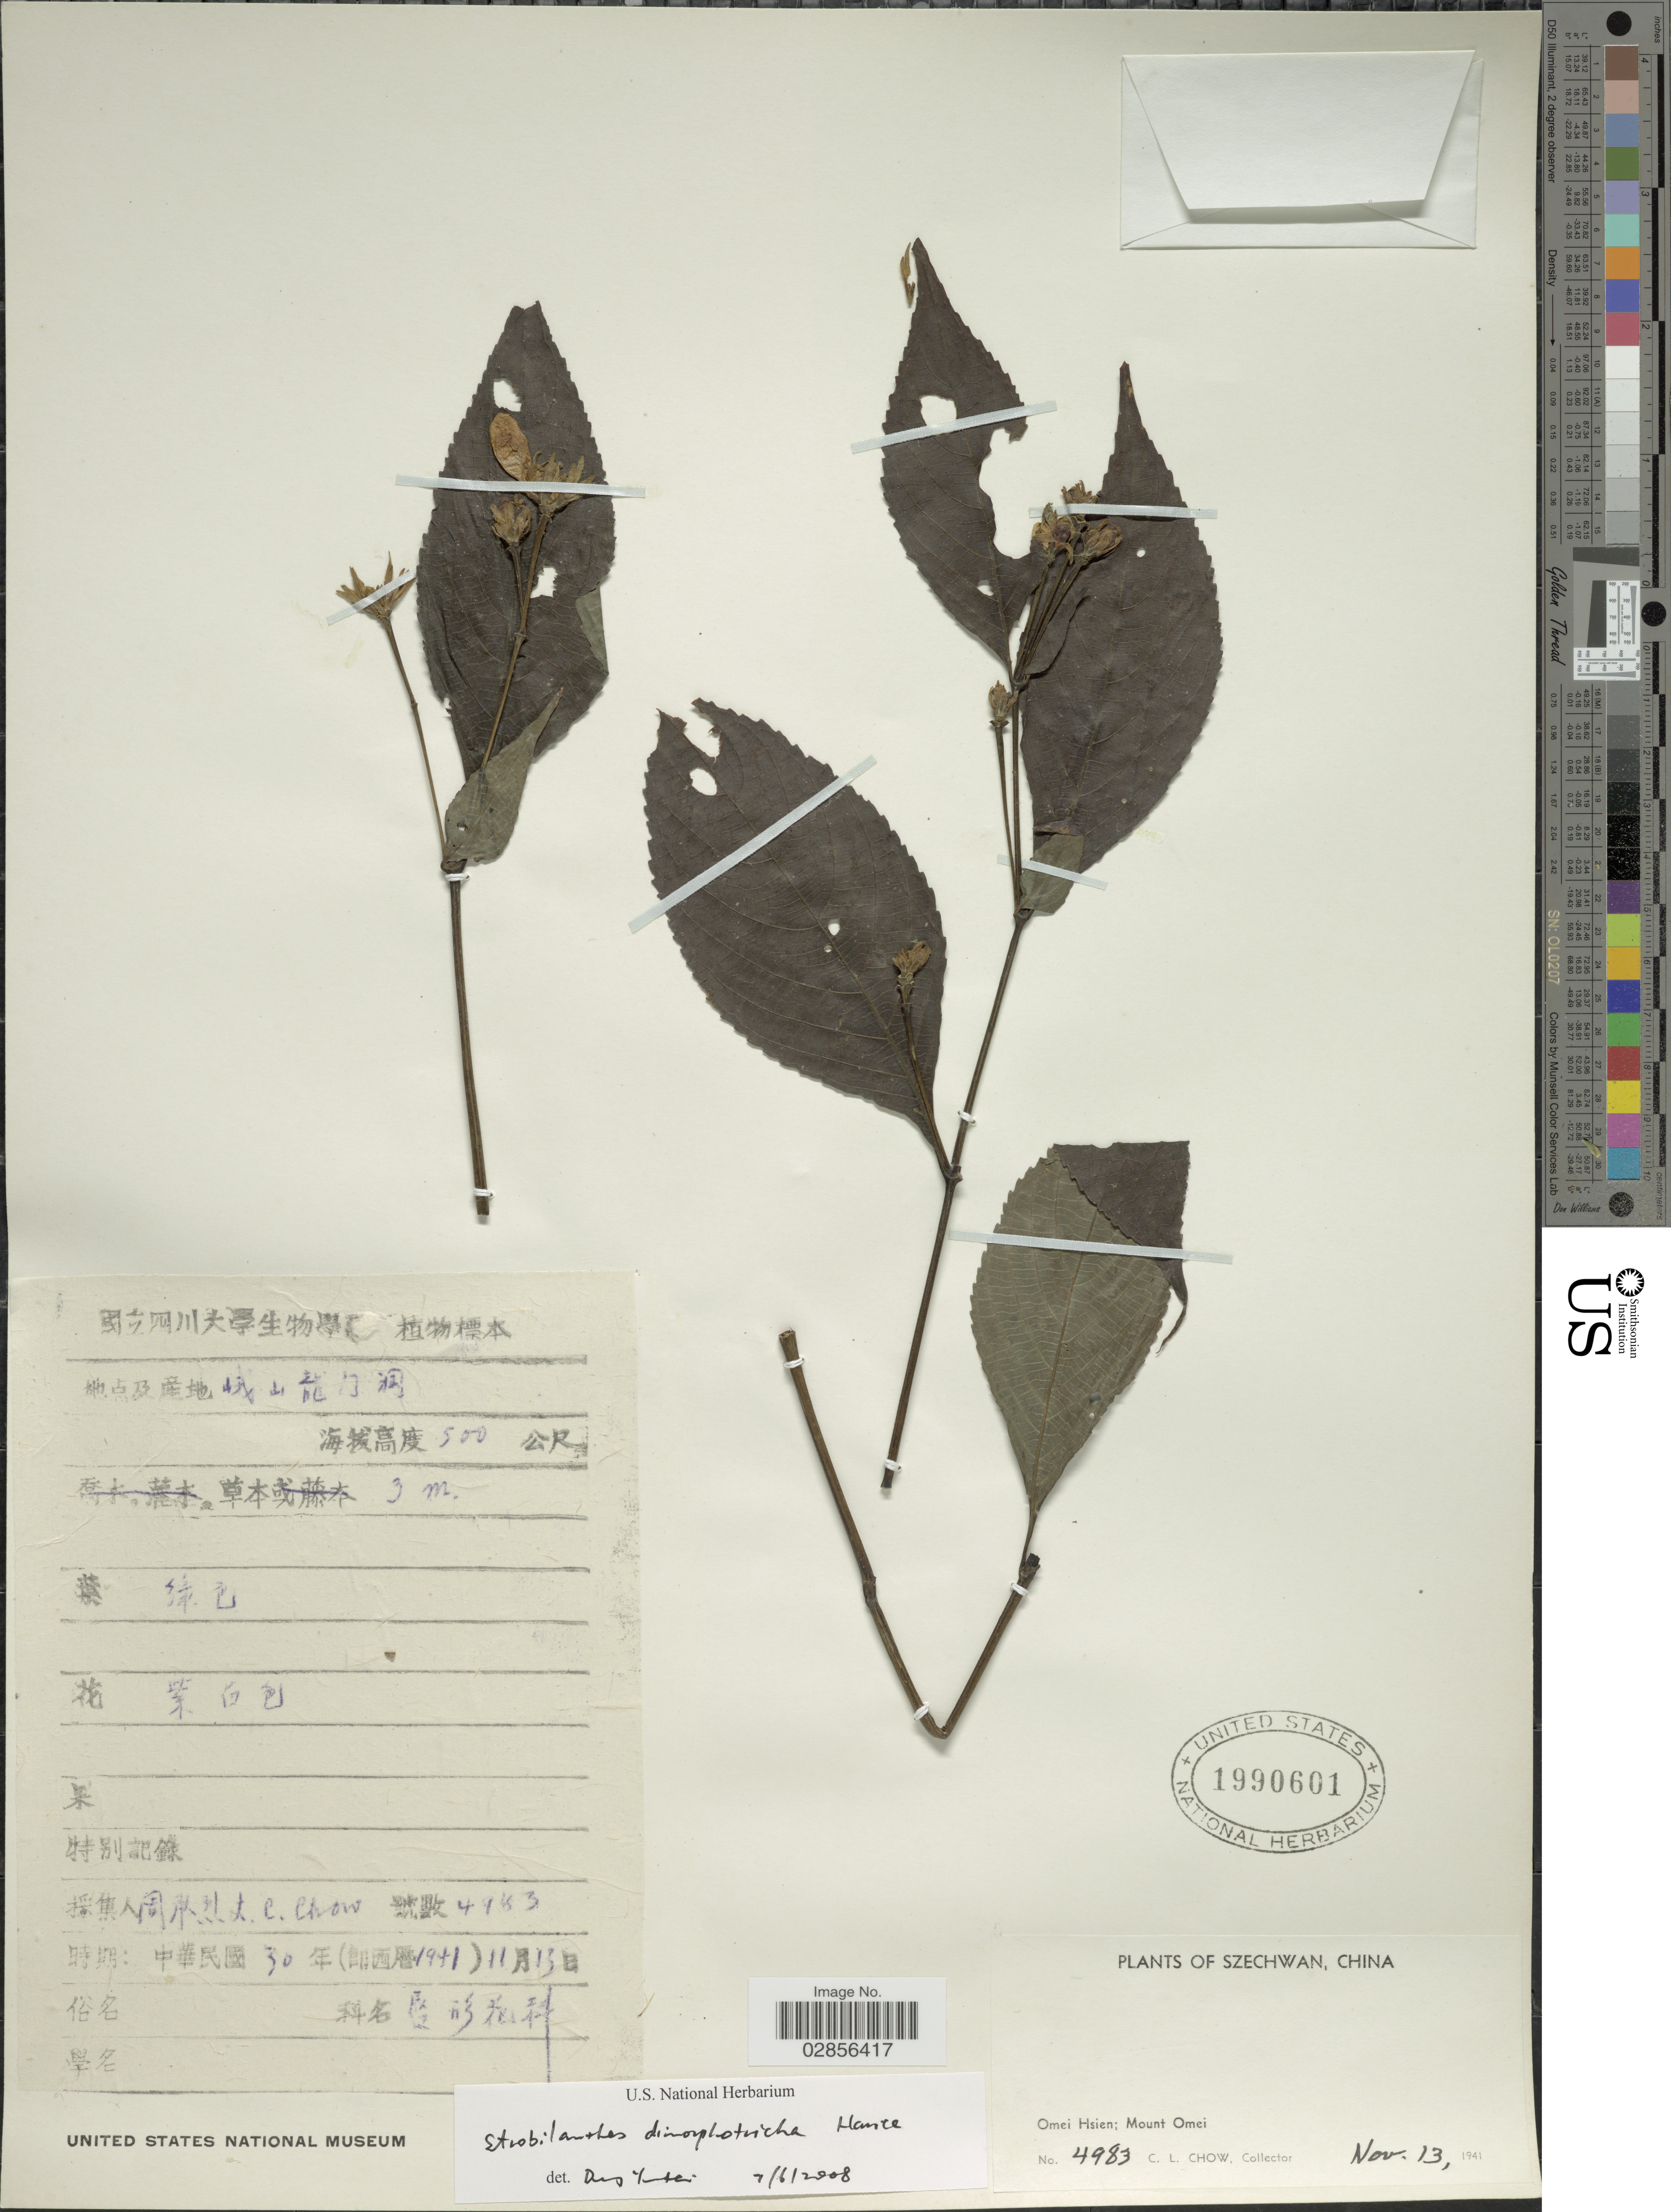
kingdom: Plantae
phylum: Tracheophyta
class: Magnoliopsida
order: Lamiales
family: Acanthaceae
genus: Strobilanthes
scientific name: Strobilanthes dimorphotricha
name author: Hance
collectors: C. Chow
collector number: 4983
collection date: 1941-11-13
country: China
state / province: Sichuan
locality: Szechwan. Omei Hsien: Mount Omei.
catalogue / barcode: US 1990601